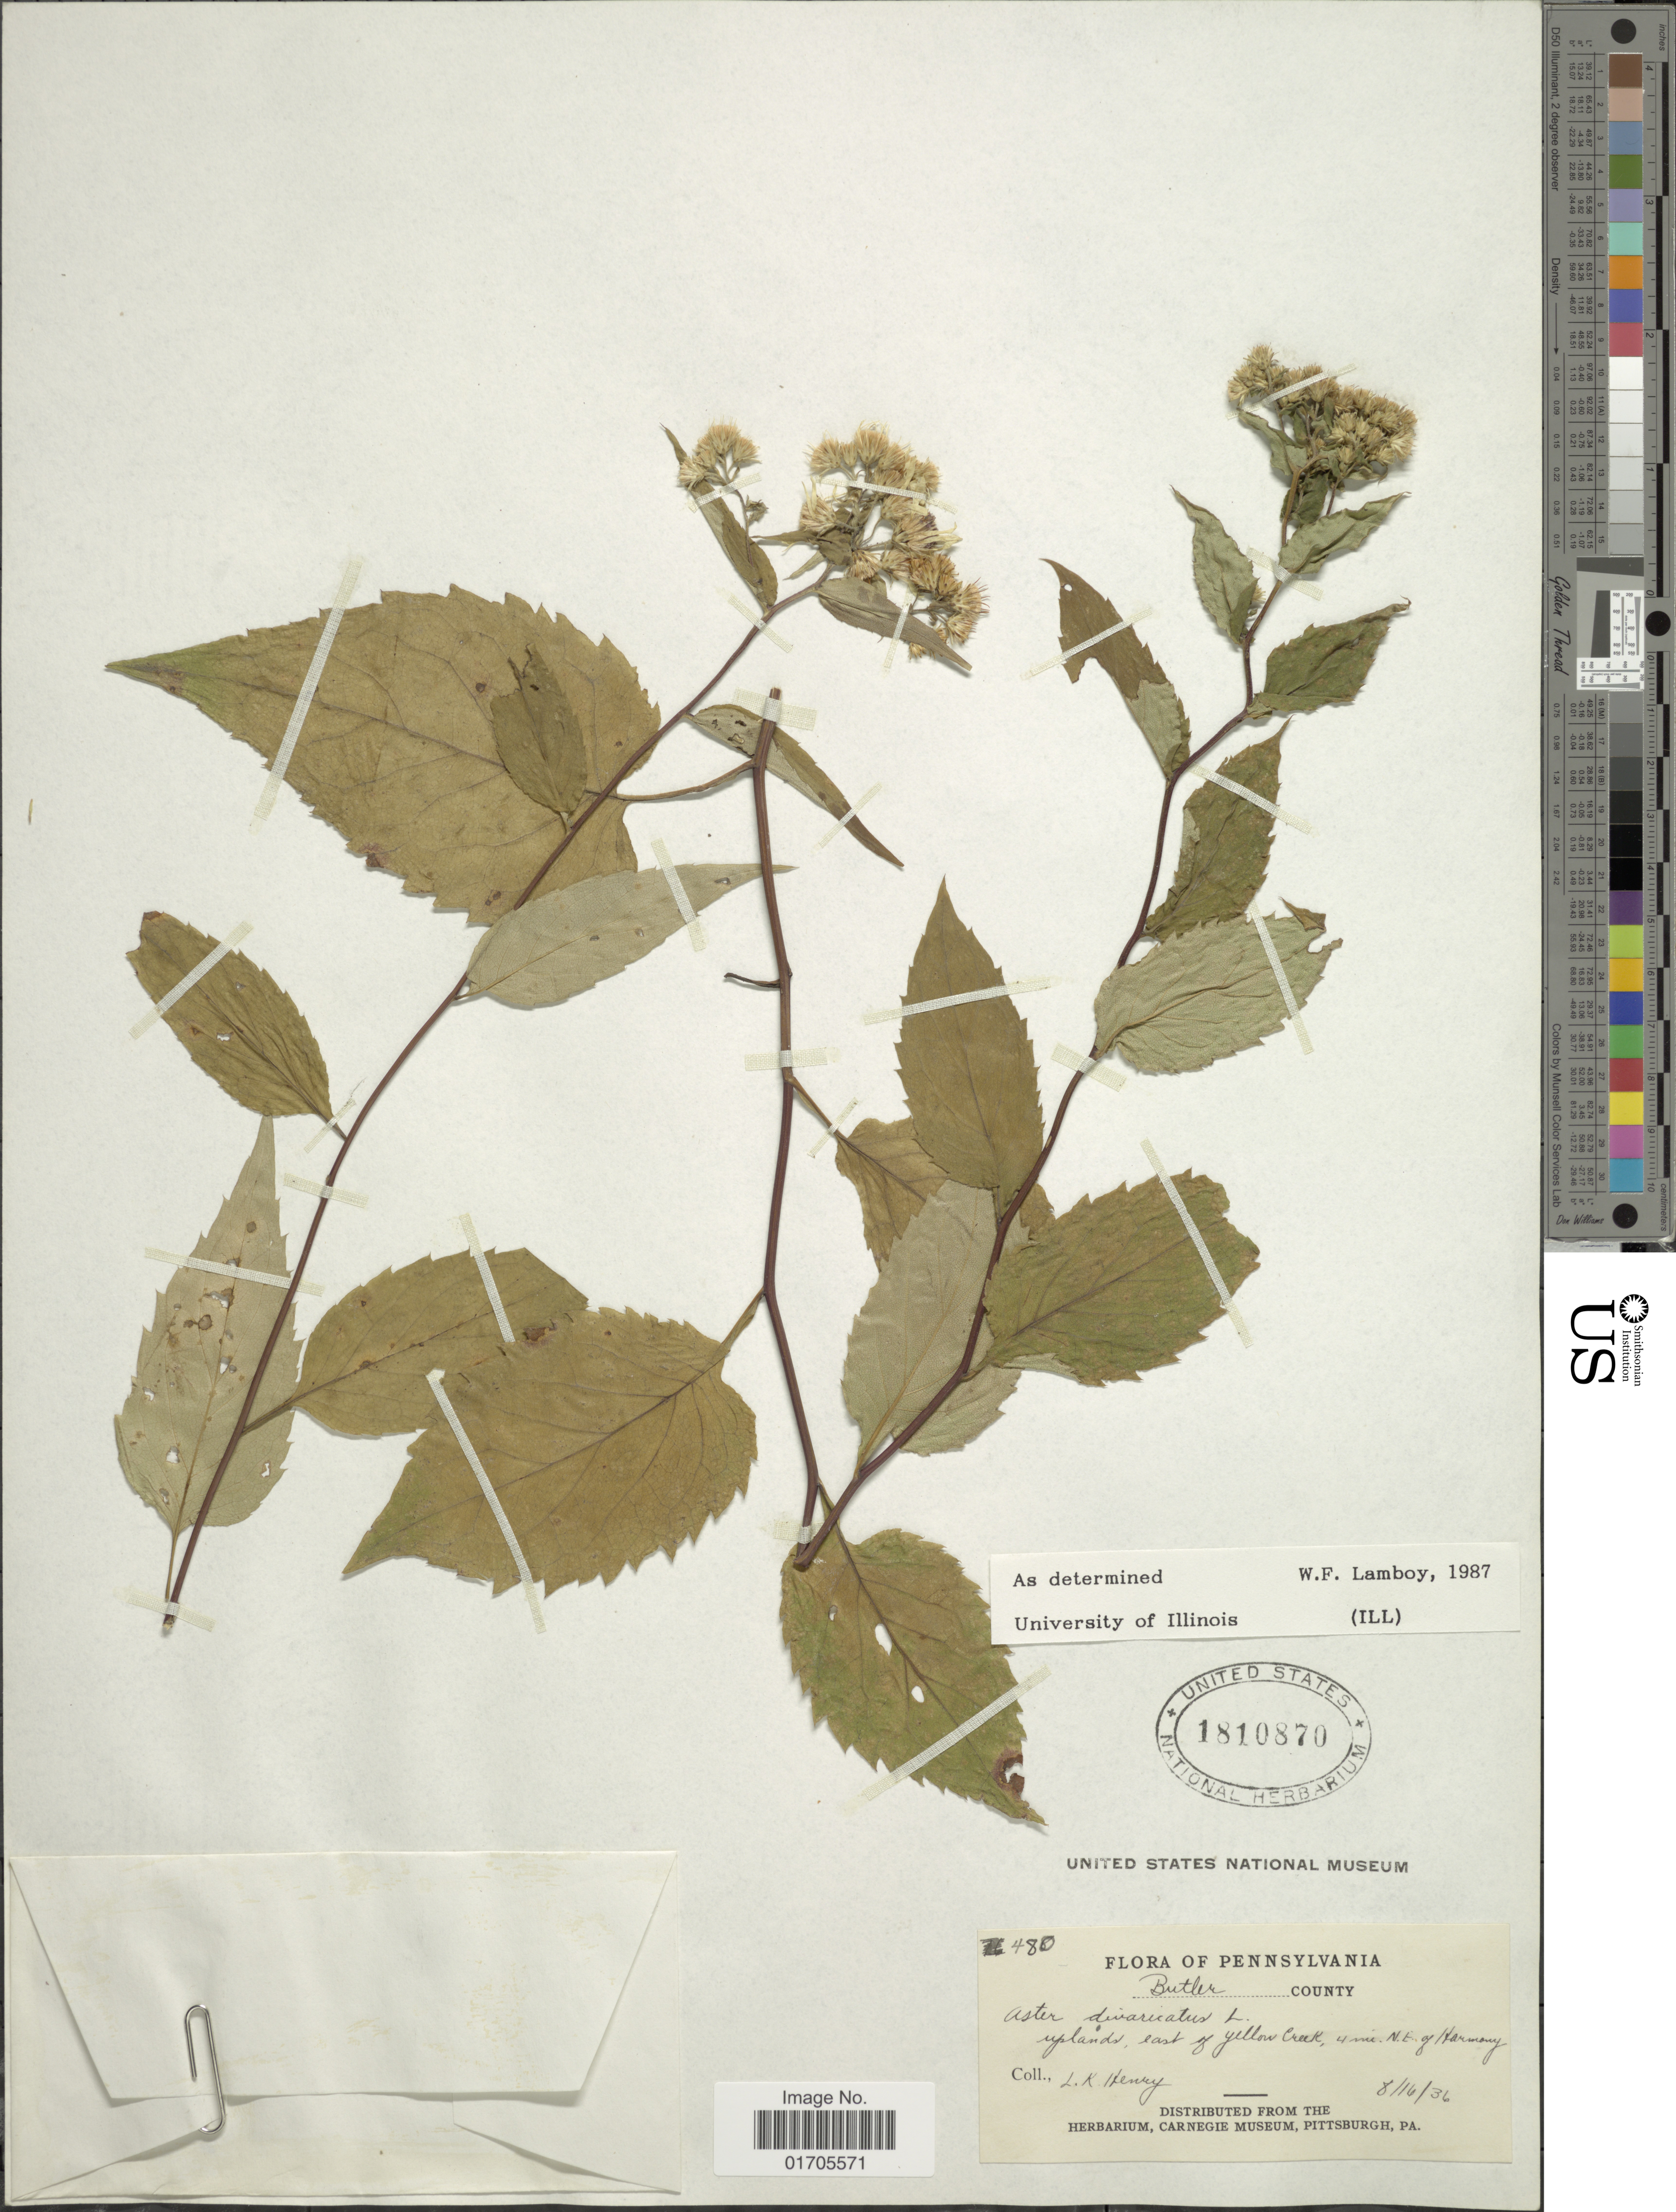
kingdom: Plantae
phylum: Tracheophyta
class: Magnoliopsida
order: Asterales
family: Asteraceae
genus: Eurybia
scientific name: Eurybia divaricata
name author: (L.) G.L. Nesom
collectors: L. K. Henry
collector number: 480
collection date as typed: Transcribed d/m/y: 16/8/36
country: United States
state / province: Pennsylvania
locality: Pennsylvania. Butler County. Uplands, east of Yellow Creek, 4 mi. N.E. of Harmony.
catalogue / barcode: US 1810870